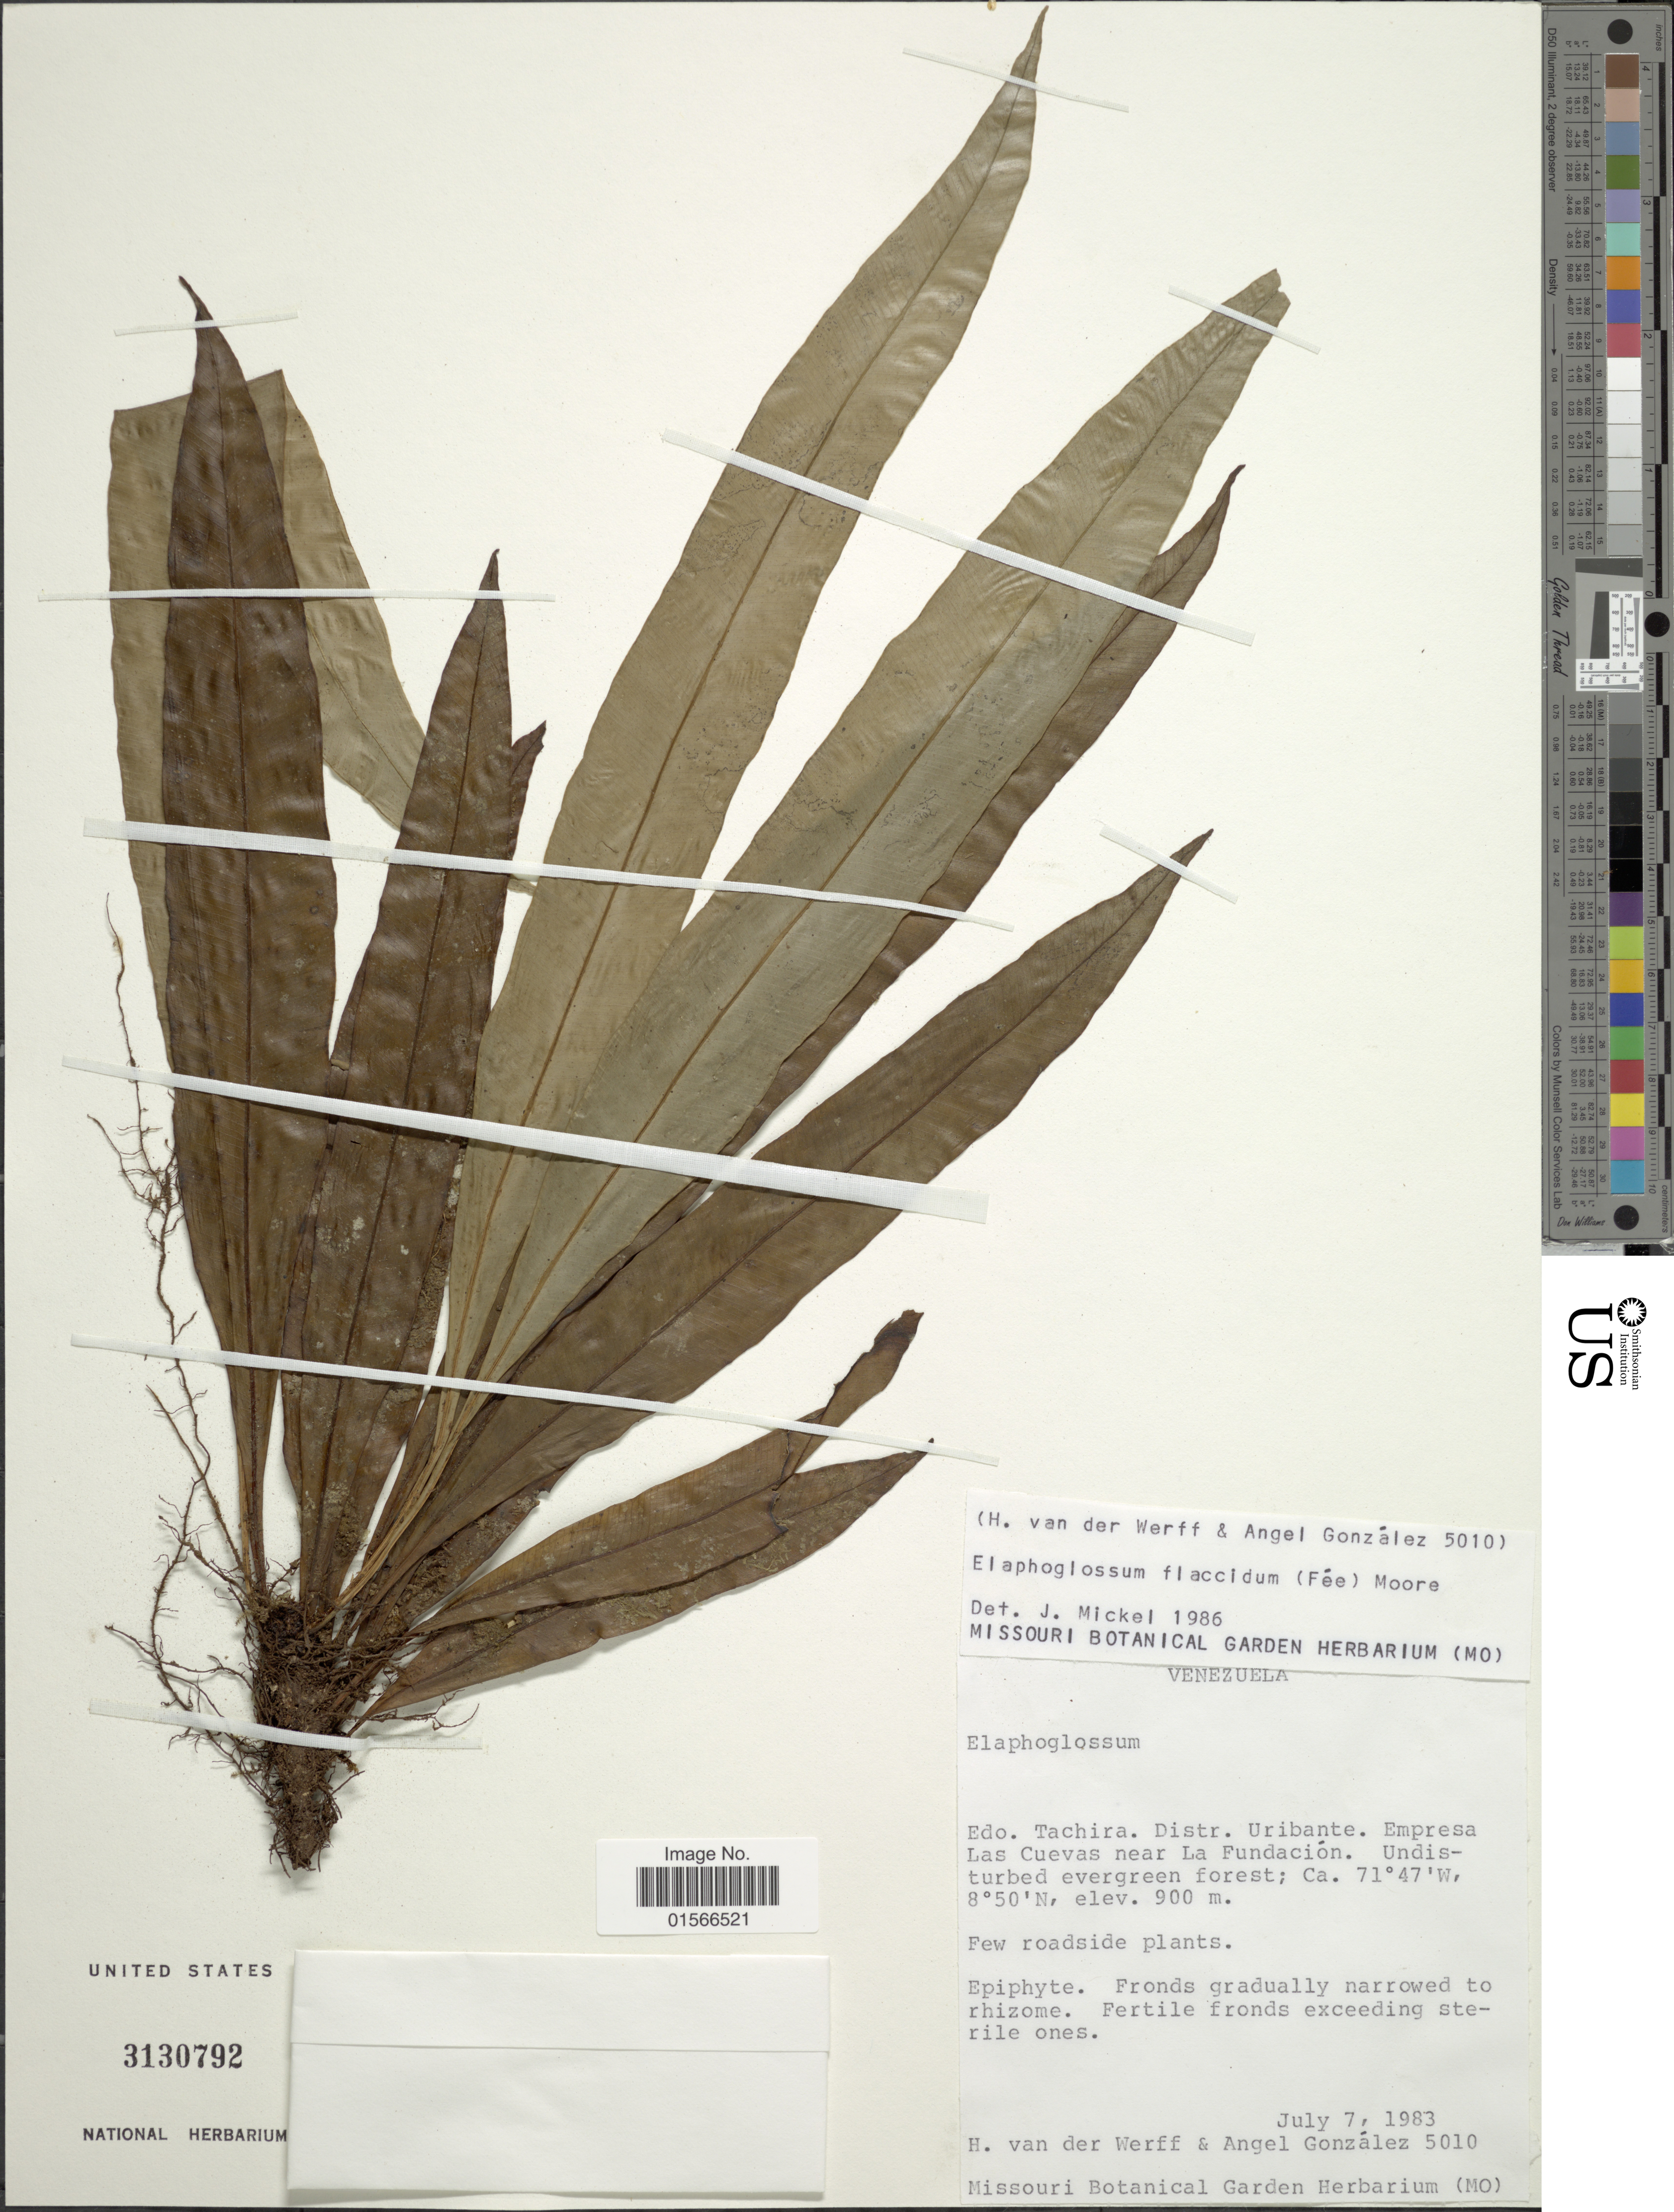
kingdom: Plantae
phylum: Tracheophyta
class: Polypodiopsida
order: Polypodiales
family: Dryopteridaceae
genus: Elaphoglossum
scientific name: Elaphoglossum flaccidum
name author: (Fée) T. Moore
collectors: H. van der Werff & A. C. González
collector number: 5010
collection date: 1983-07-07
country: Venezuela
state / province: Tachira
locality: Distr. Uribante. Empresa Las Cuevas near La Fundación. Undisturbed evergreen forest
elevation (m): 900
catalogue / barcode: US 3130792